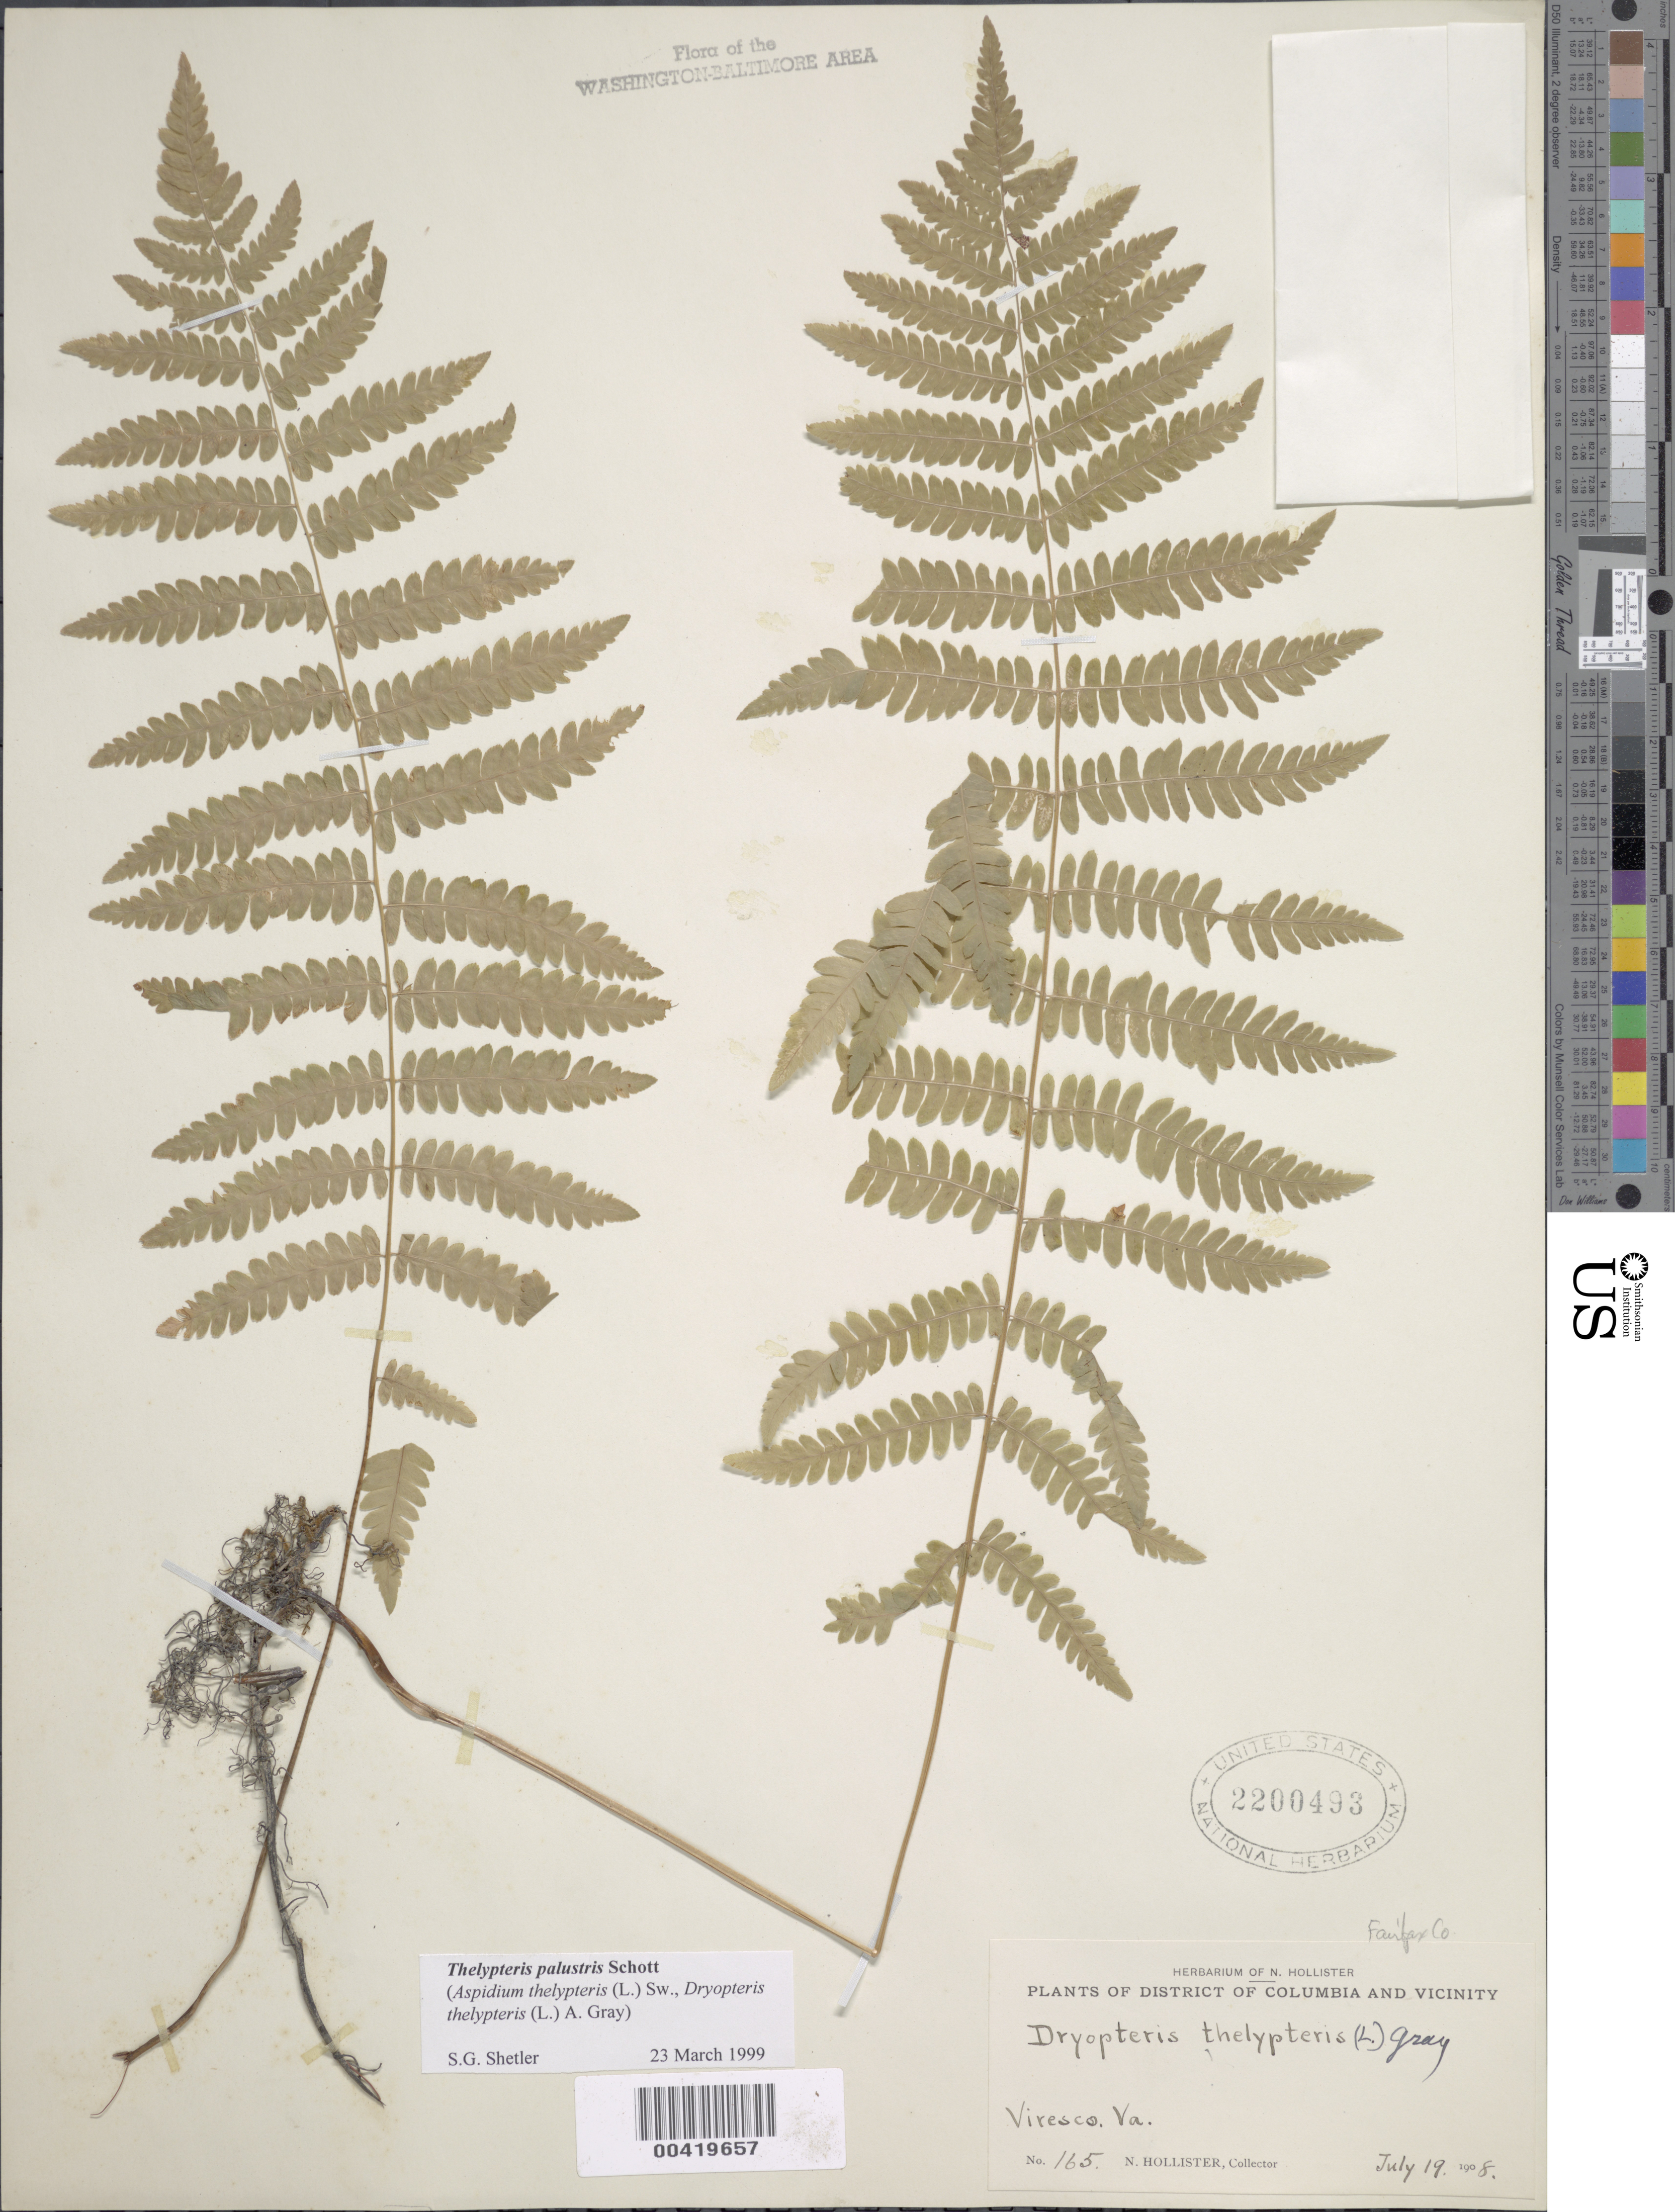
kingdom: Plantae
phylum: Tracheophyta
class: Polypodiopsida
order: Polypodiales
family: Thelypteridaceae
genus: Thelypteris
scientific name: Thelypteris palustris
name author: (Salisb.) Schott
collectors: N. Hollister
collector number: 165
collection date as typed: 19 Jul 1908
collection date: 1908-07-19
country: United States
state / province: Virginia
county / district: Fairfax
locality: Viresco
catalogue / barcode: US 2200493